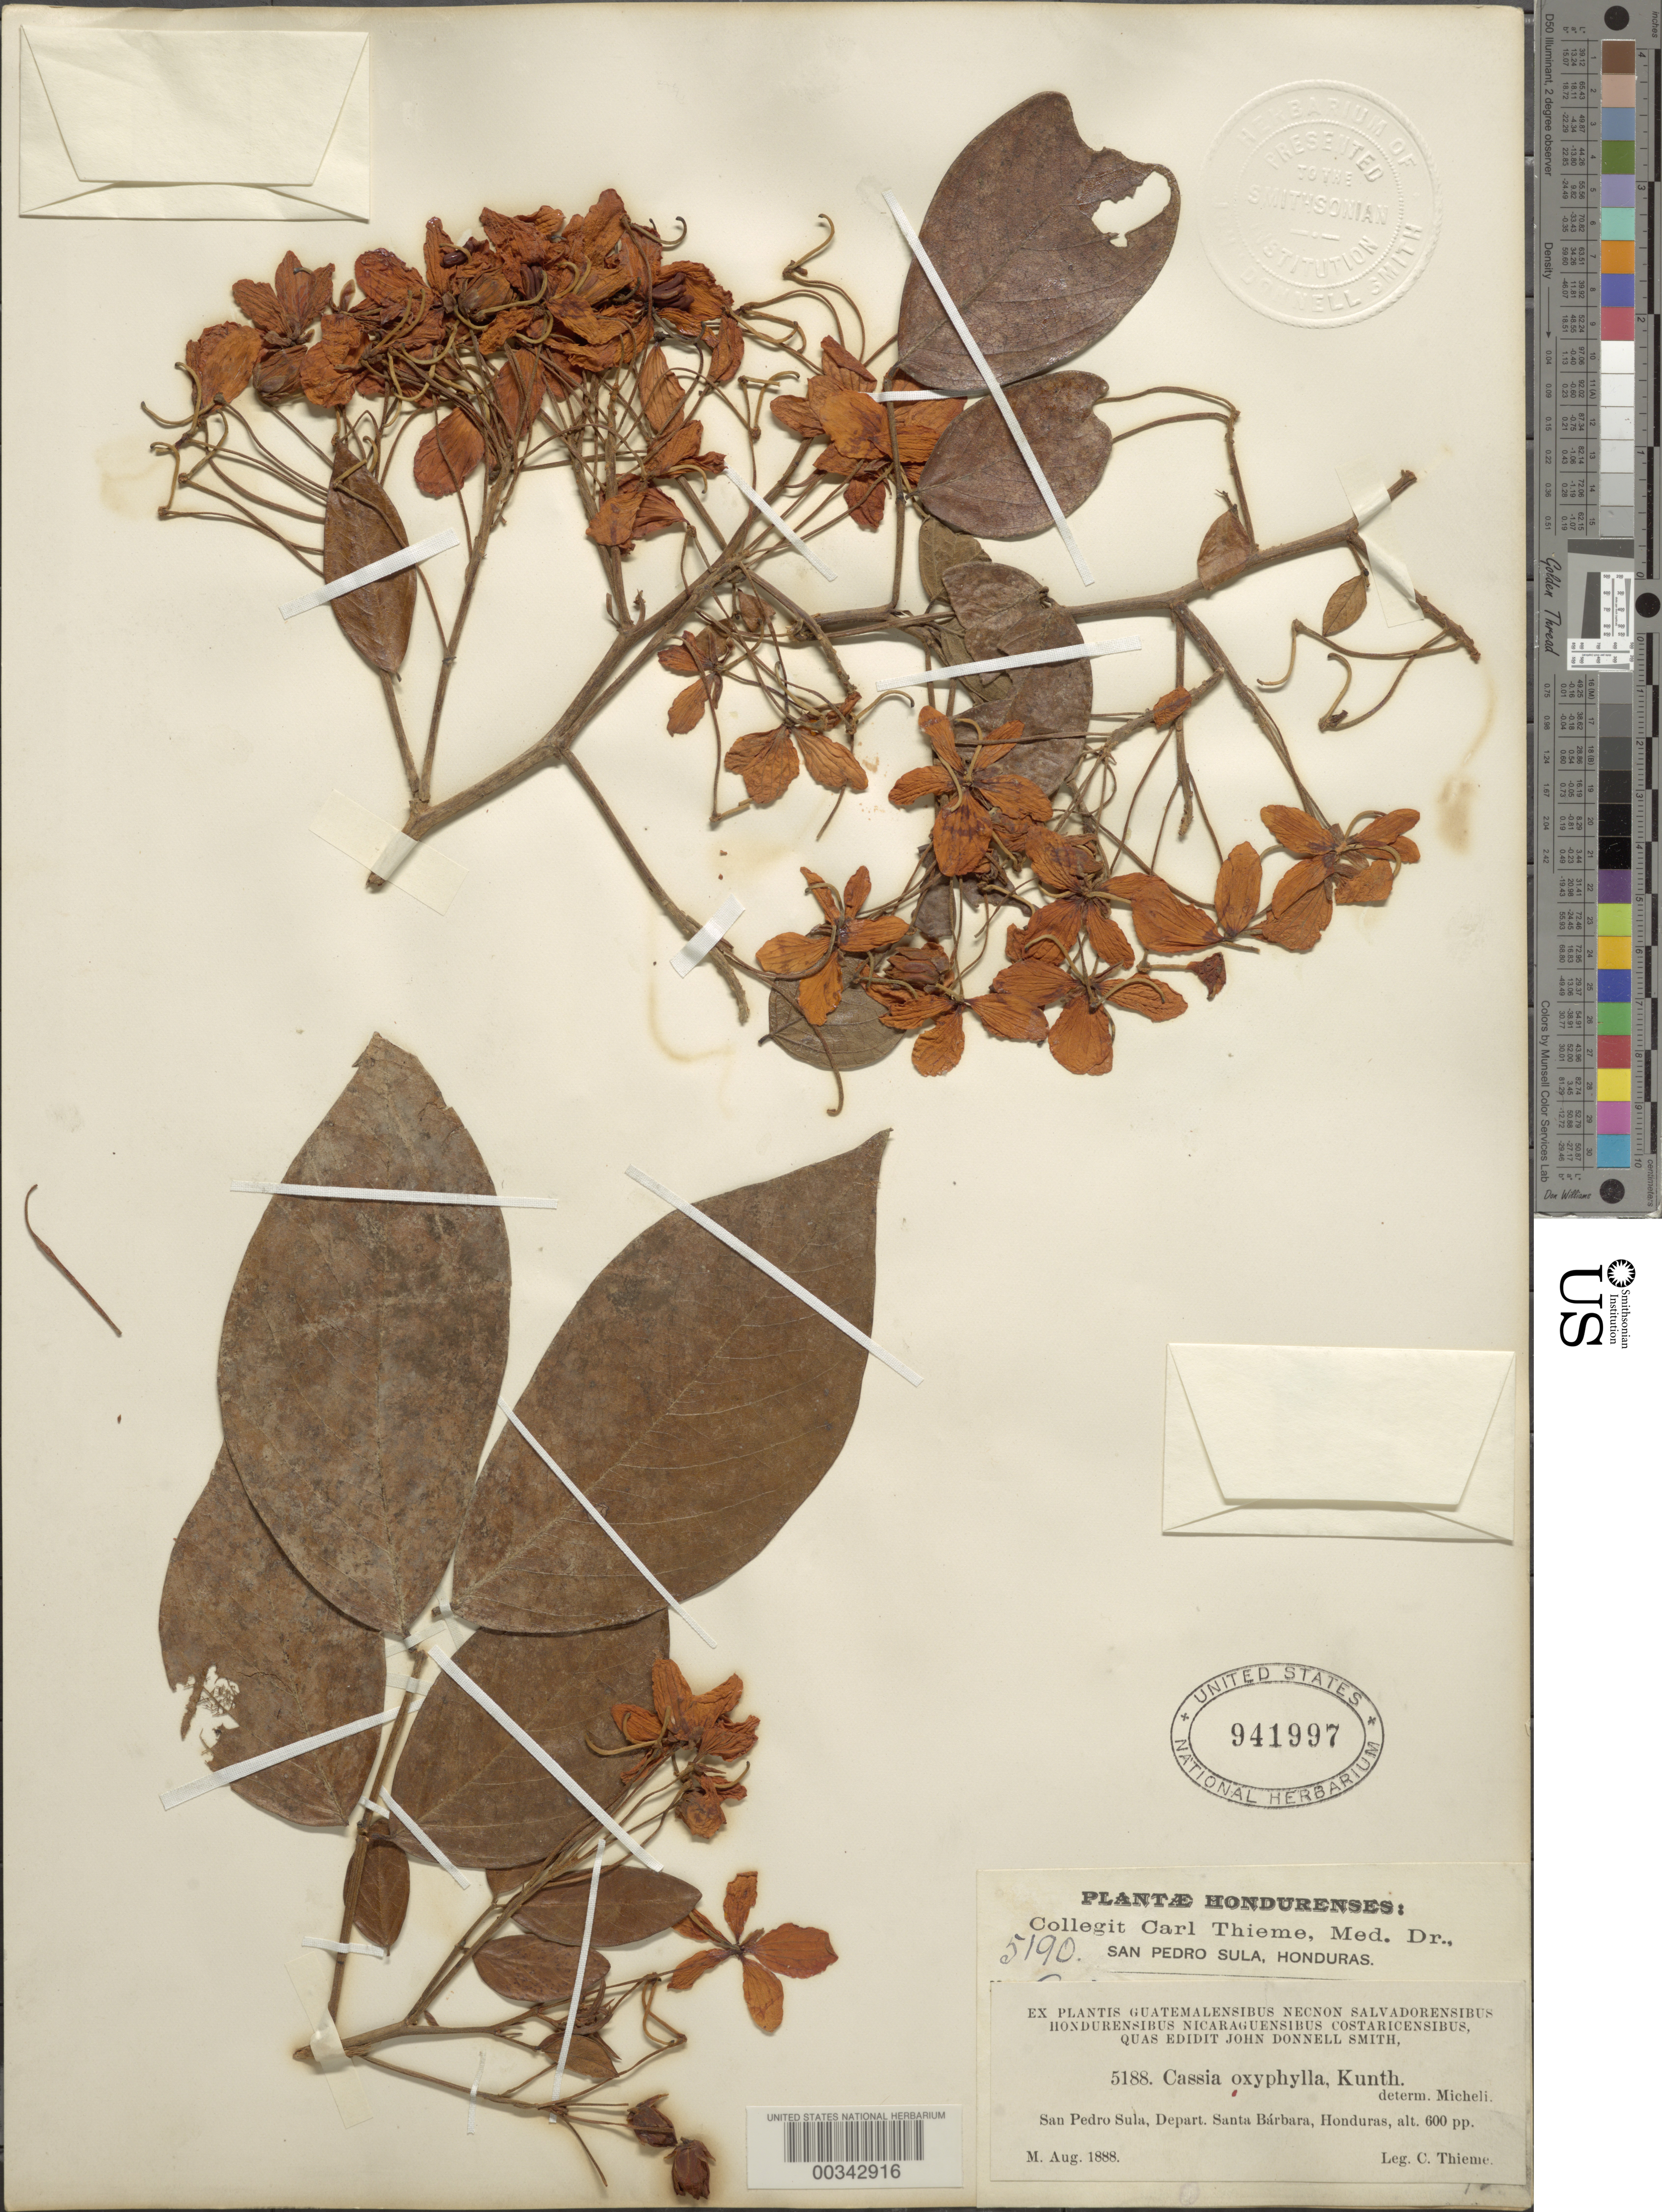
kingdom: Plantae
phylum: Tracheophyta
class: Magnoliopsida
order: Fabales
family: Fabaceae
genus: Senna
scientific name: Senna hayesiana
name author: (Britton & Rose) H.S. Irwin & Barneby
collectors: C. Thieme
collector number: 5188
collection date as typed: Aug 1888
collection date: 1888-08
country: Honduras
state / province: Santa Bárbara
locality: San Pedro Sula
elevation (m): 183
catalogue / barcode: US 941997